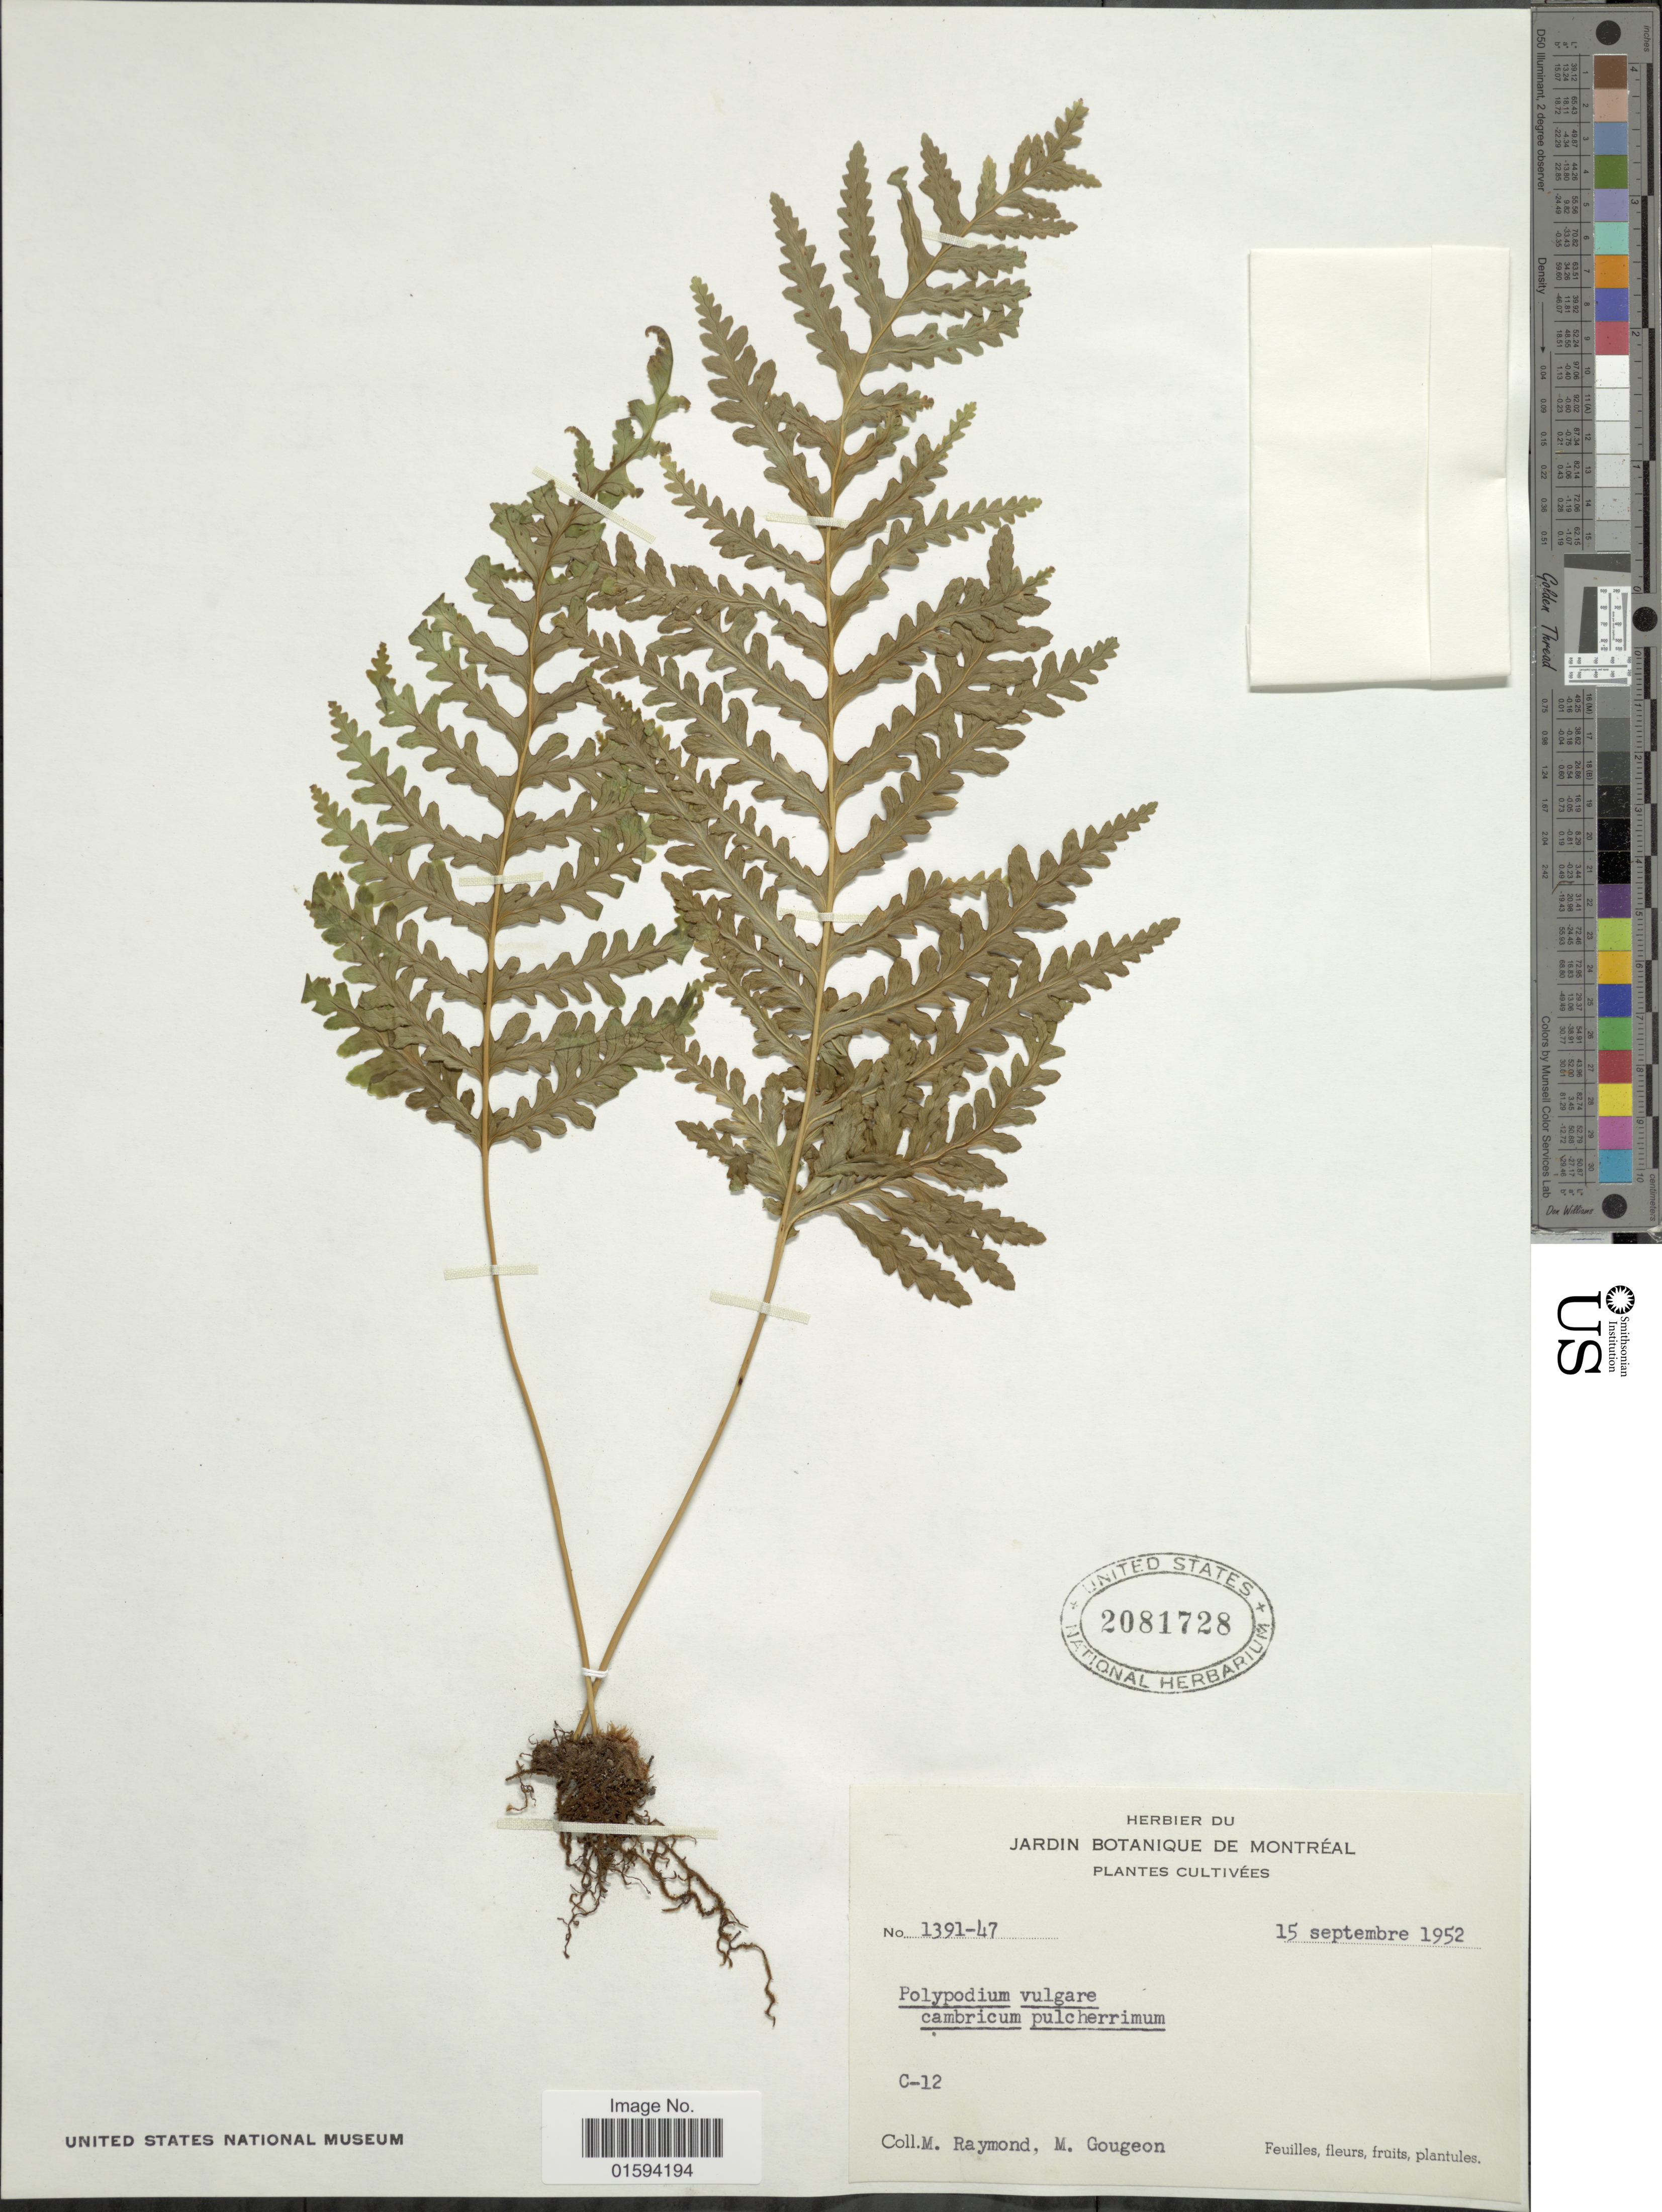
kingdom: Plantae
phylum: Tracheophyta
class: Polypodiopsida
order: Polypodiales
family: Polypodiaceae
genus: Polypodium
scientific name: Polypodium vulgare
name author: L.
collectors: M. Raymond & M. Gougeon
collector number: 1391-47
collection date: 1952-09-15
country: Canada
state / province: Quebec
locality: Jardin Botanique De Montréal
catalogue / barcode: US 2081728